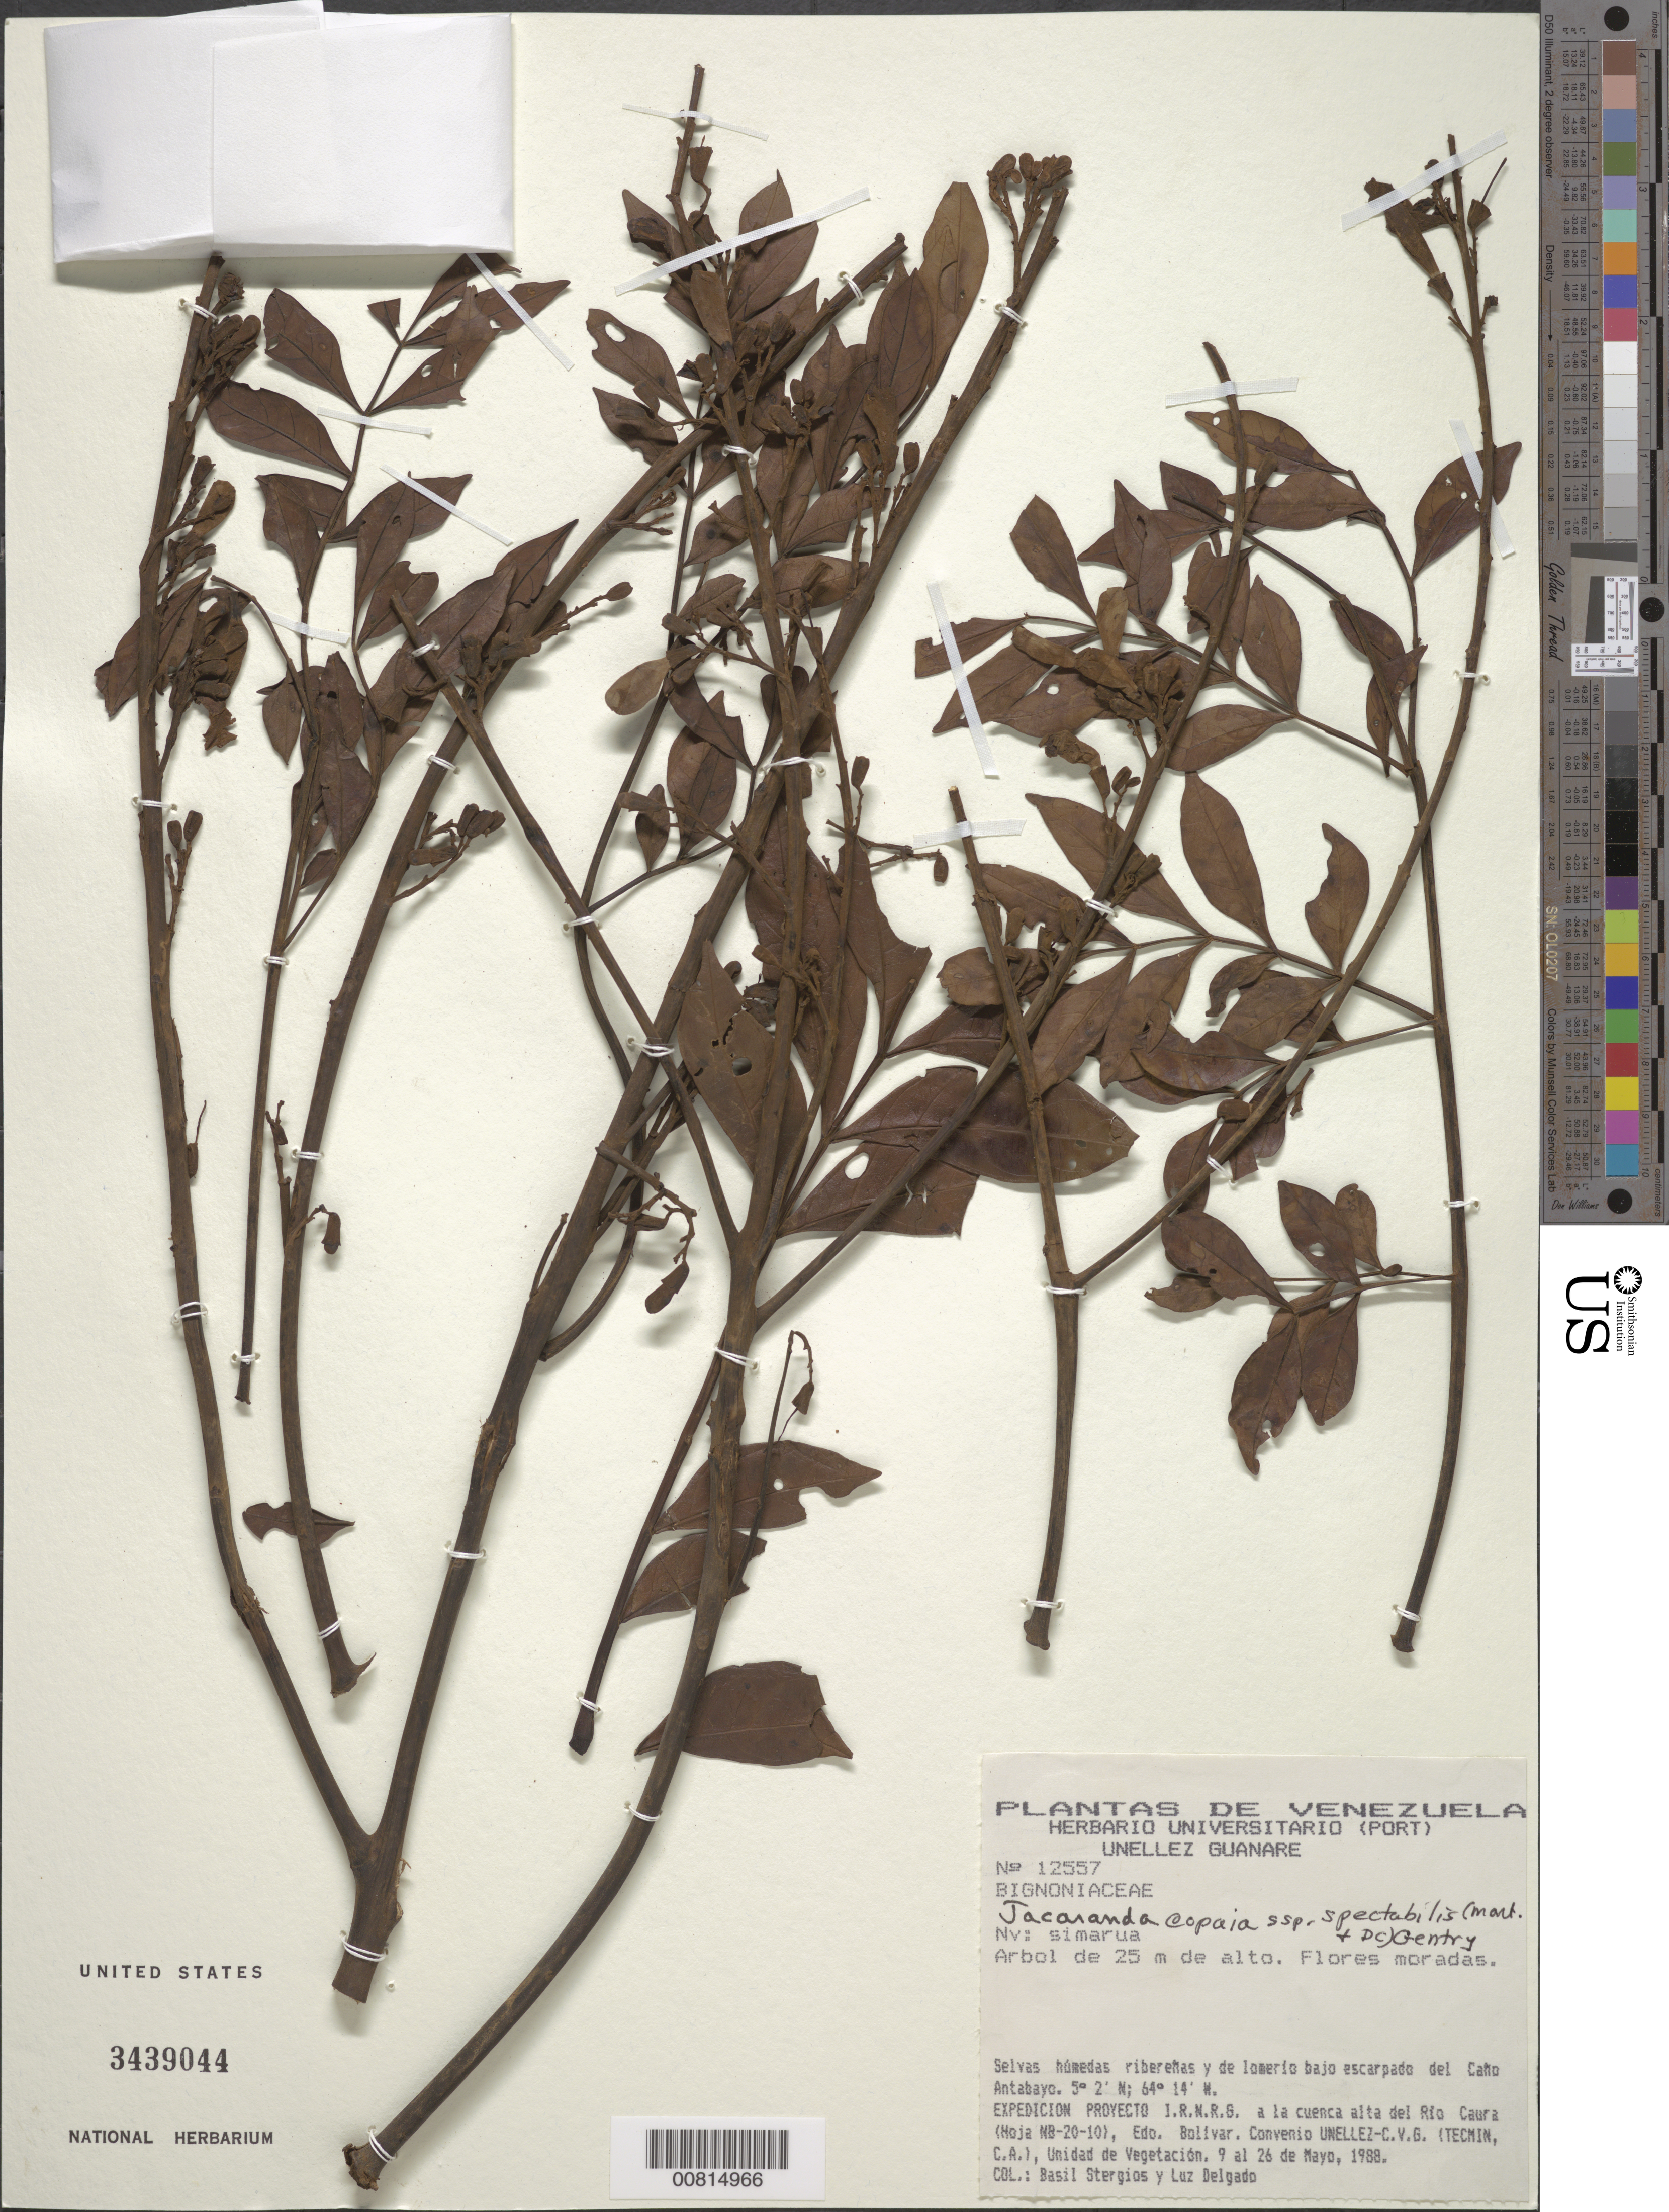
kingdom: Plantae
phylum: Tracheophyta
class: Magnoliopsida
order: Lamiales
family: Bignoniaceae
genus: Jacaranda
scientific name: Jacaranda copaia subsp. spectabilis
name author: (Mart. ex DC.) A.H. Gentry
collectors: B. G. Stergios & L. Delgado V.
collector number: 12557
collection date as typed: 9-May-88 to 26-May-88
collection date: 1988-05-09/1988-05-26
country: Venezuela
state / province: Bolívar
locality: Río Caura, Caño Antabayo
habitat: Selvas húmedas riberenas y de lomero bajo escarpado del cano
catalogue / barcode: US 3439044